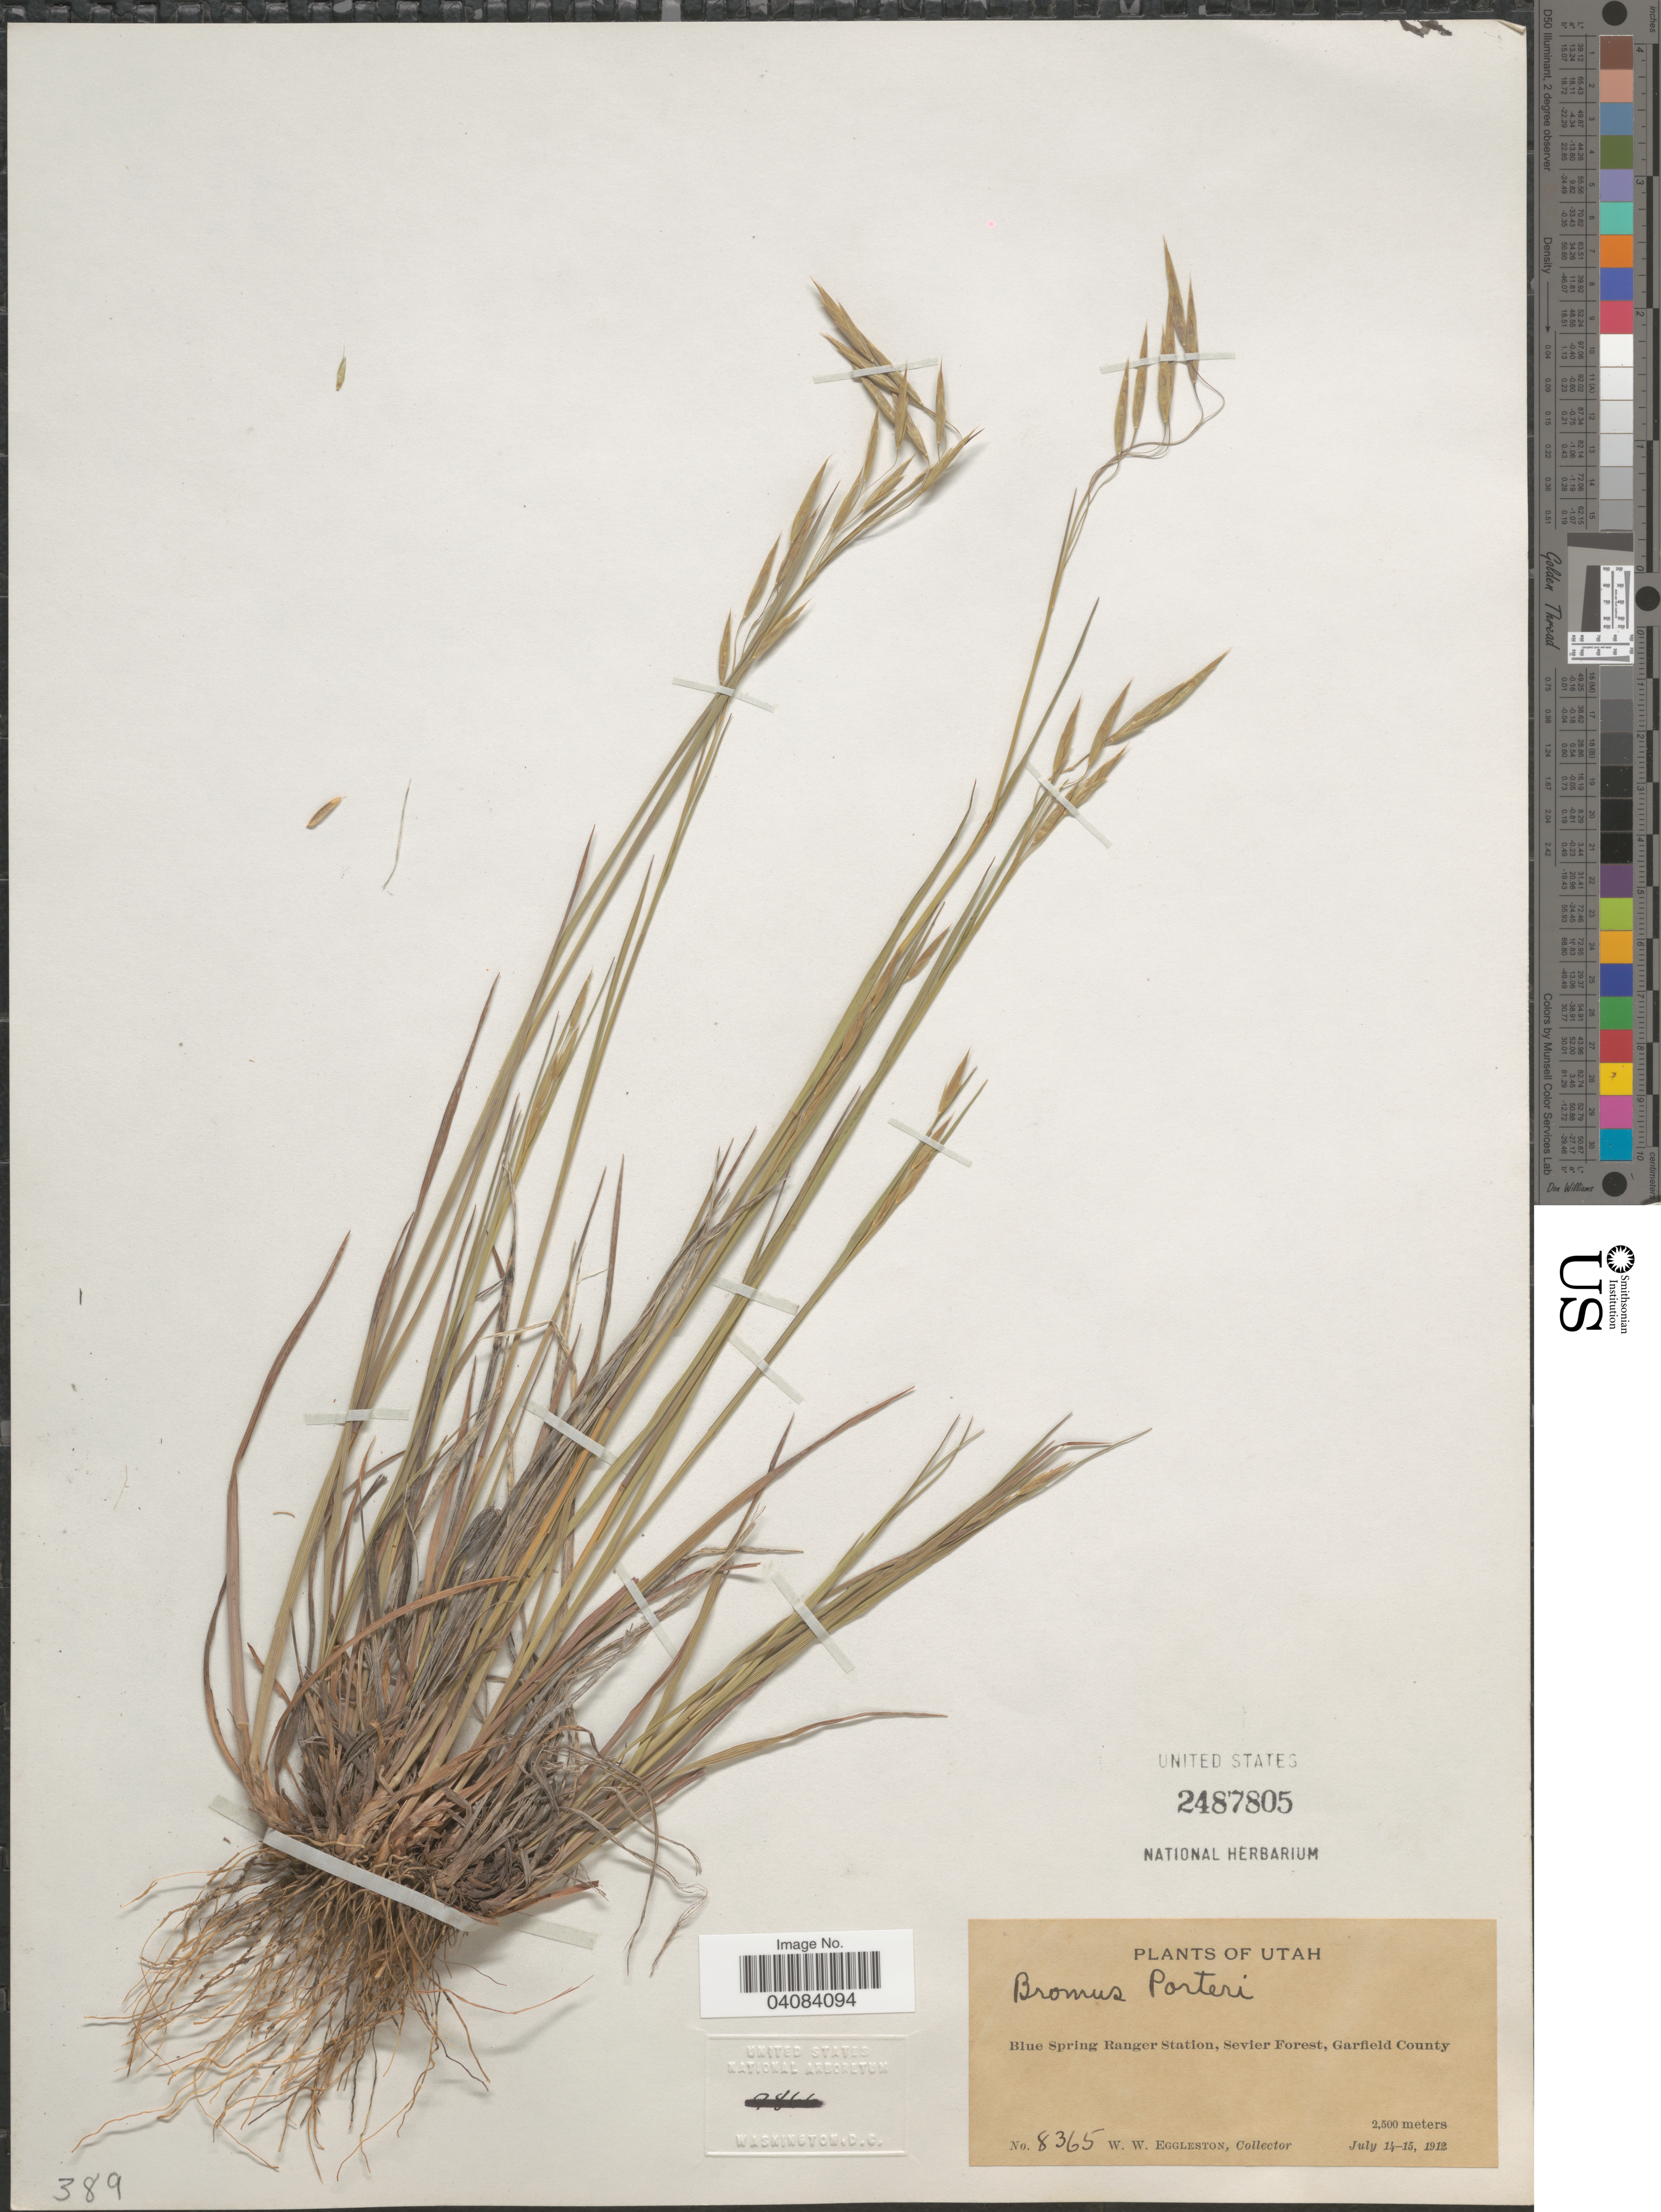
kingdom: Plantae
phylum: Tracheophyta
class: Liliopsida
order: Poales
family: Poaceae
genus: Bromus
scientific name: Bromus porteri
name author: (J.M. Coult.) Nash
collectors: W. W. Eggleston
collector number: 8365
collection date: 1912-07-14/1912-07-15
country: United States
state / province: Utah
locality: Blue Spring Ranger Station, Sevier Forest, Garfield County.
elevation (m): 2500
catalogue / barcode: US 2487805